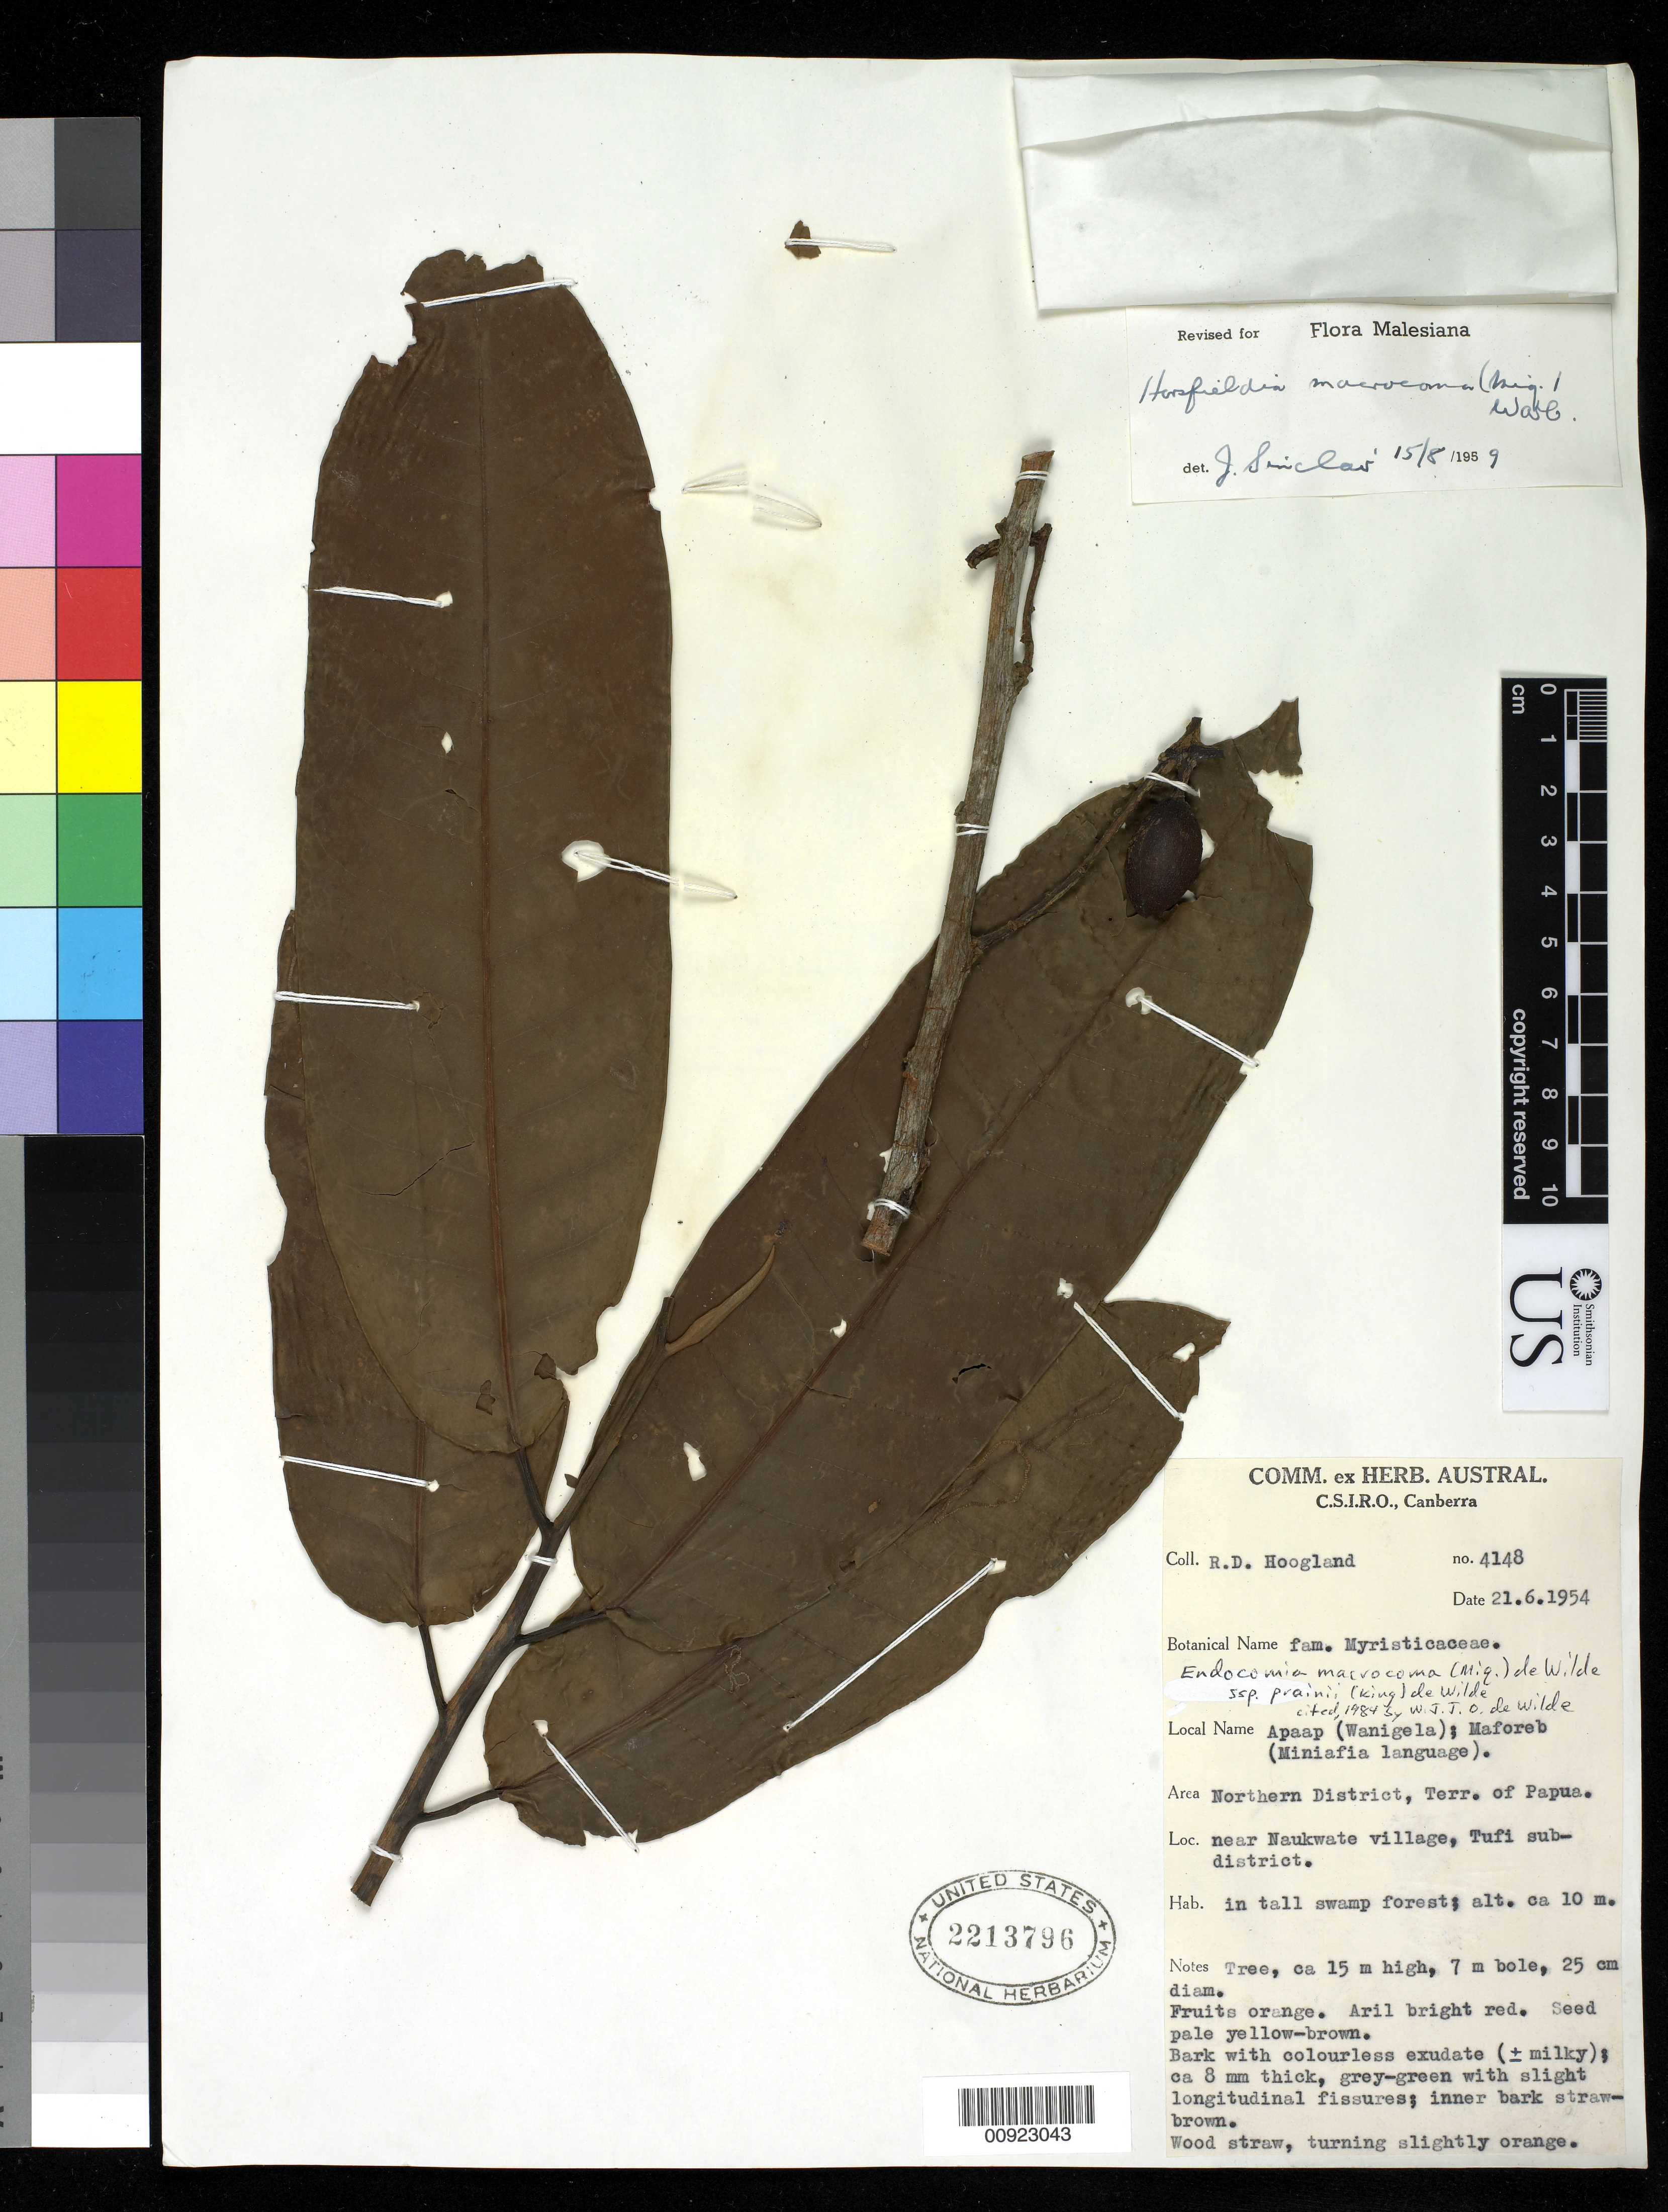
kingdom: Plantae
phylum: Tracheophyta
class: Magnoliopsida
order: Magnoliales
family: Myristicaceae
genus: Endocomia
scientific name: Endocomia macrocoma subsp. prainii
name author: (King) W.J. de Wilde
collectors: R. D. Hoogland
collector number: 4148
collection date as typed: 21 Jun 1954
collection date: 1954-06-21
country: Papua New Guinea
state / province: Northern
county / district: Tufi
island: New Guinea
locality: near Naukwate village, Tufi subdistrict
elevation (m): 10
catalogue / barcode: US 2213796